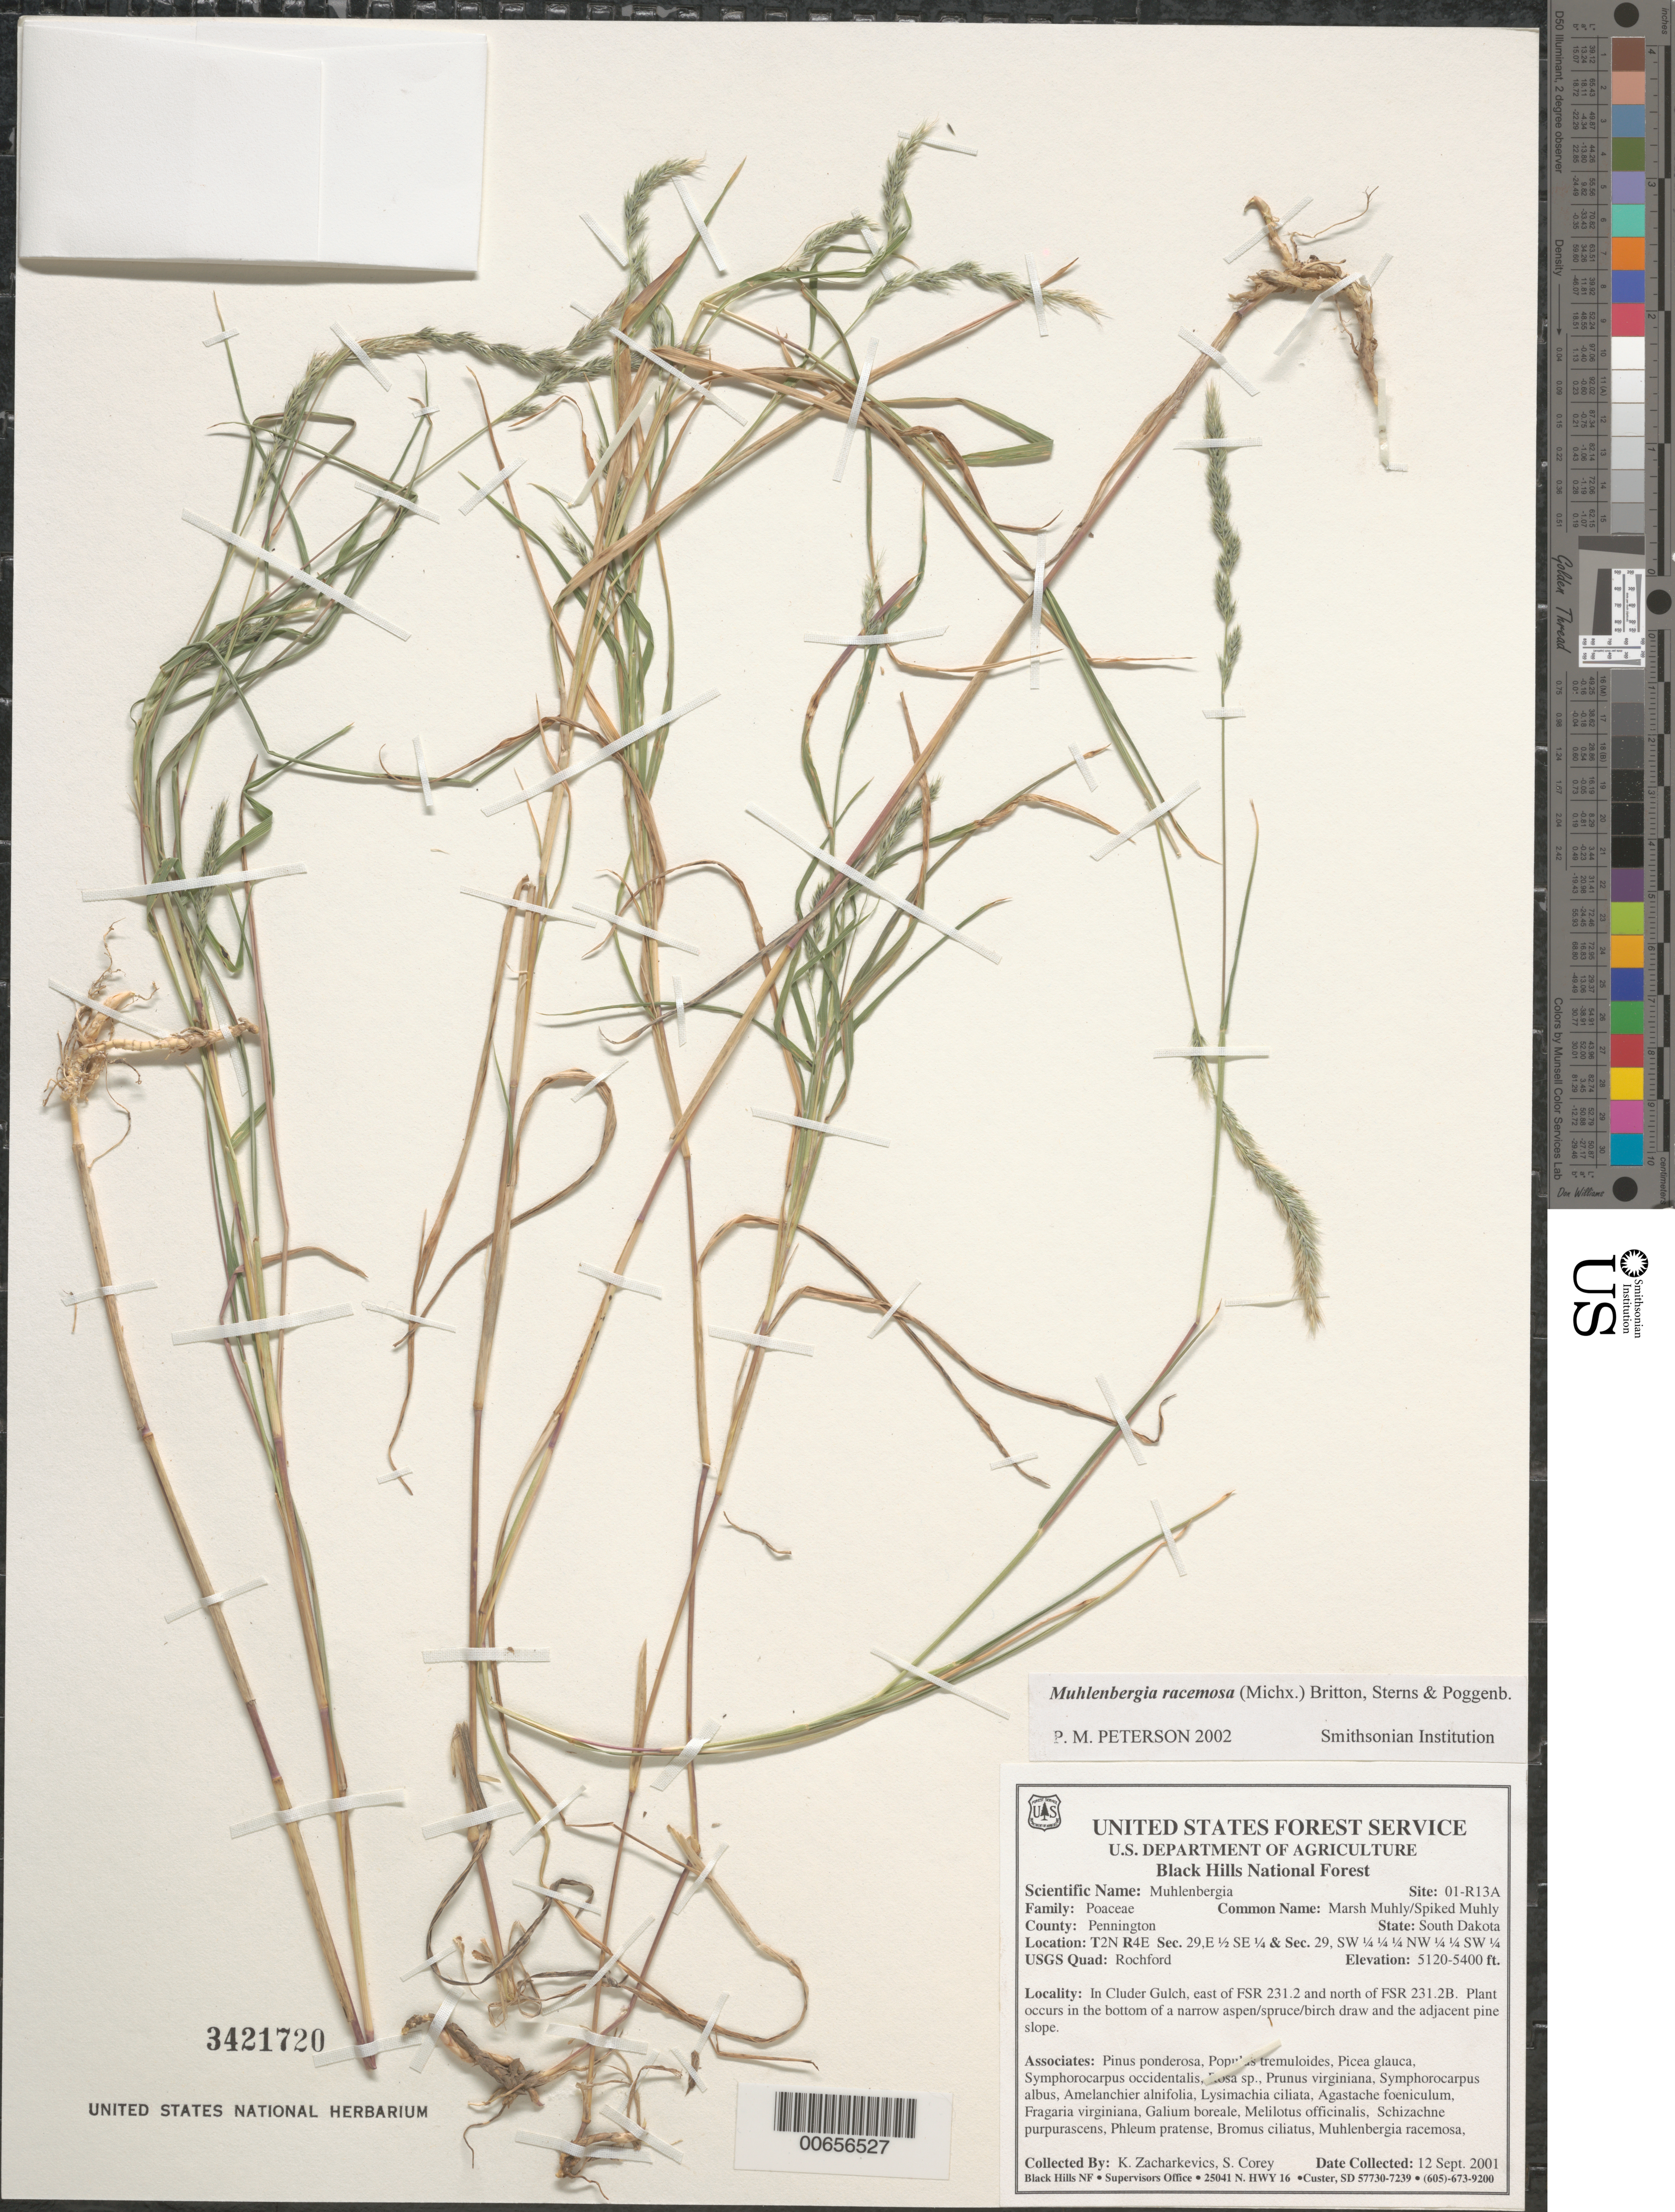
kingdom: Plantae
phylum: Tracheophyta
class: Liliopsida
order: Poales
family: Poaceae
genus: Muhlenbergia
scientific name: Muhlenbergia racemosa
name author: (Michx.) Britton et al.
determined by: Peterson, Paul M., (BOT), Smithsonian Institution - National Museum of Natural History (UNITED STATES)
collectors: K. Zacharkevics & S. Corey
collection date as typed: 12 Sep 2001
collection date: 2001-09-12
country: United States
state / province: South Dakota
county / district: Pennington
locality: In Cluder Gulch, east of FSR 231.2 and north of FSR 231.2B. Plant occurs in the bottom of a narrow aspen/spruce/birch draw and the adjacent pine slope.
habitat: Pinus ponderosa, Populus tremuloides, Picea glauca, Symphorocarpus occidentalis, Rosa sp., Prunus virginiana, Symphorocarpus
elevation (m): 1561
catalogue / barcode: US 3421720